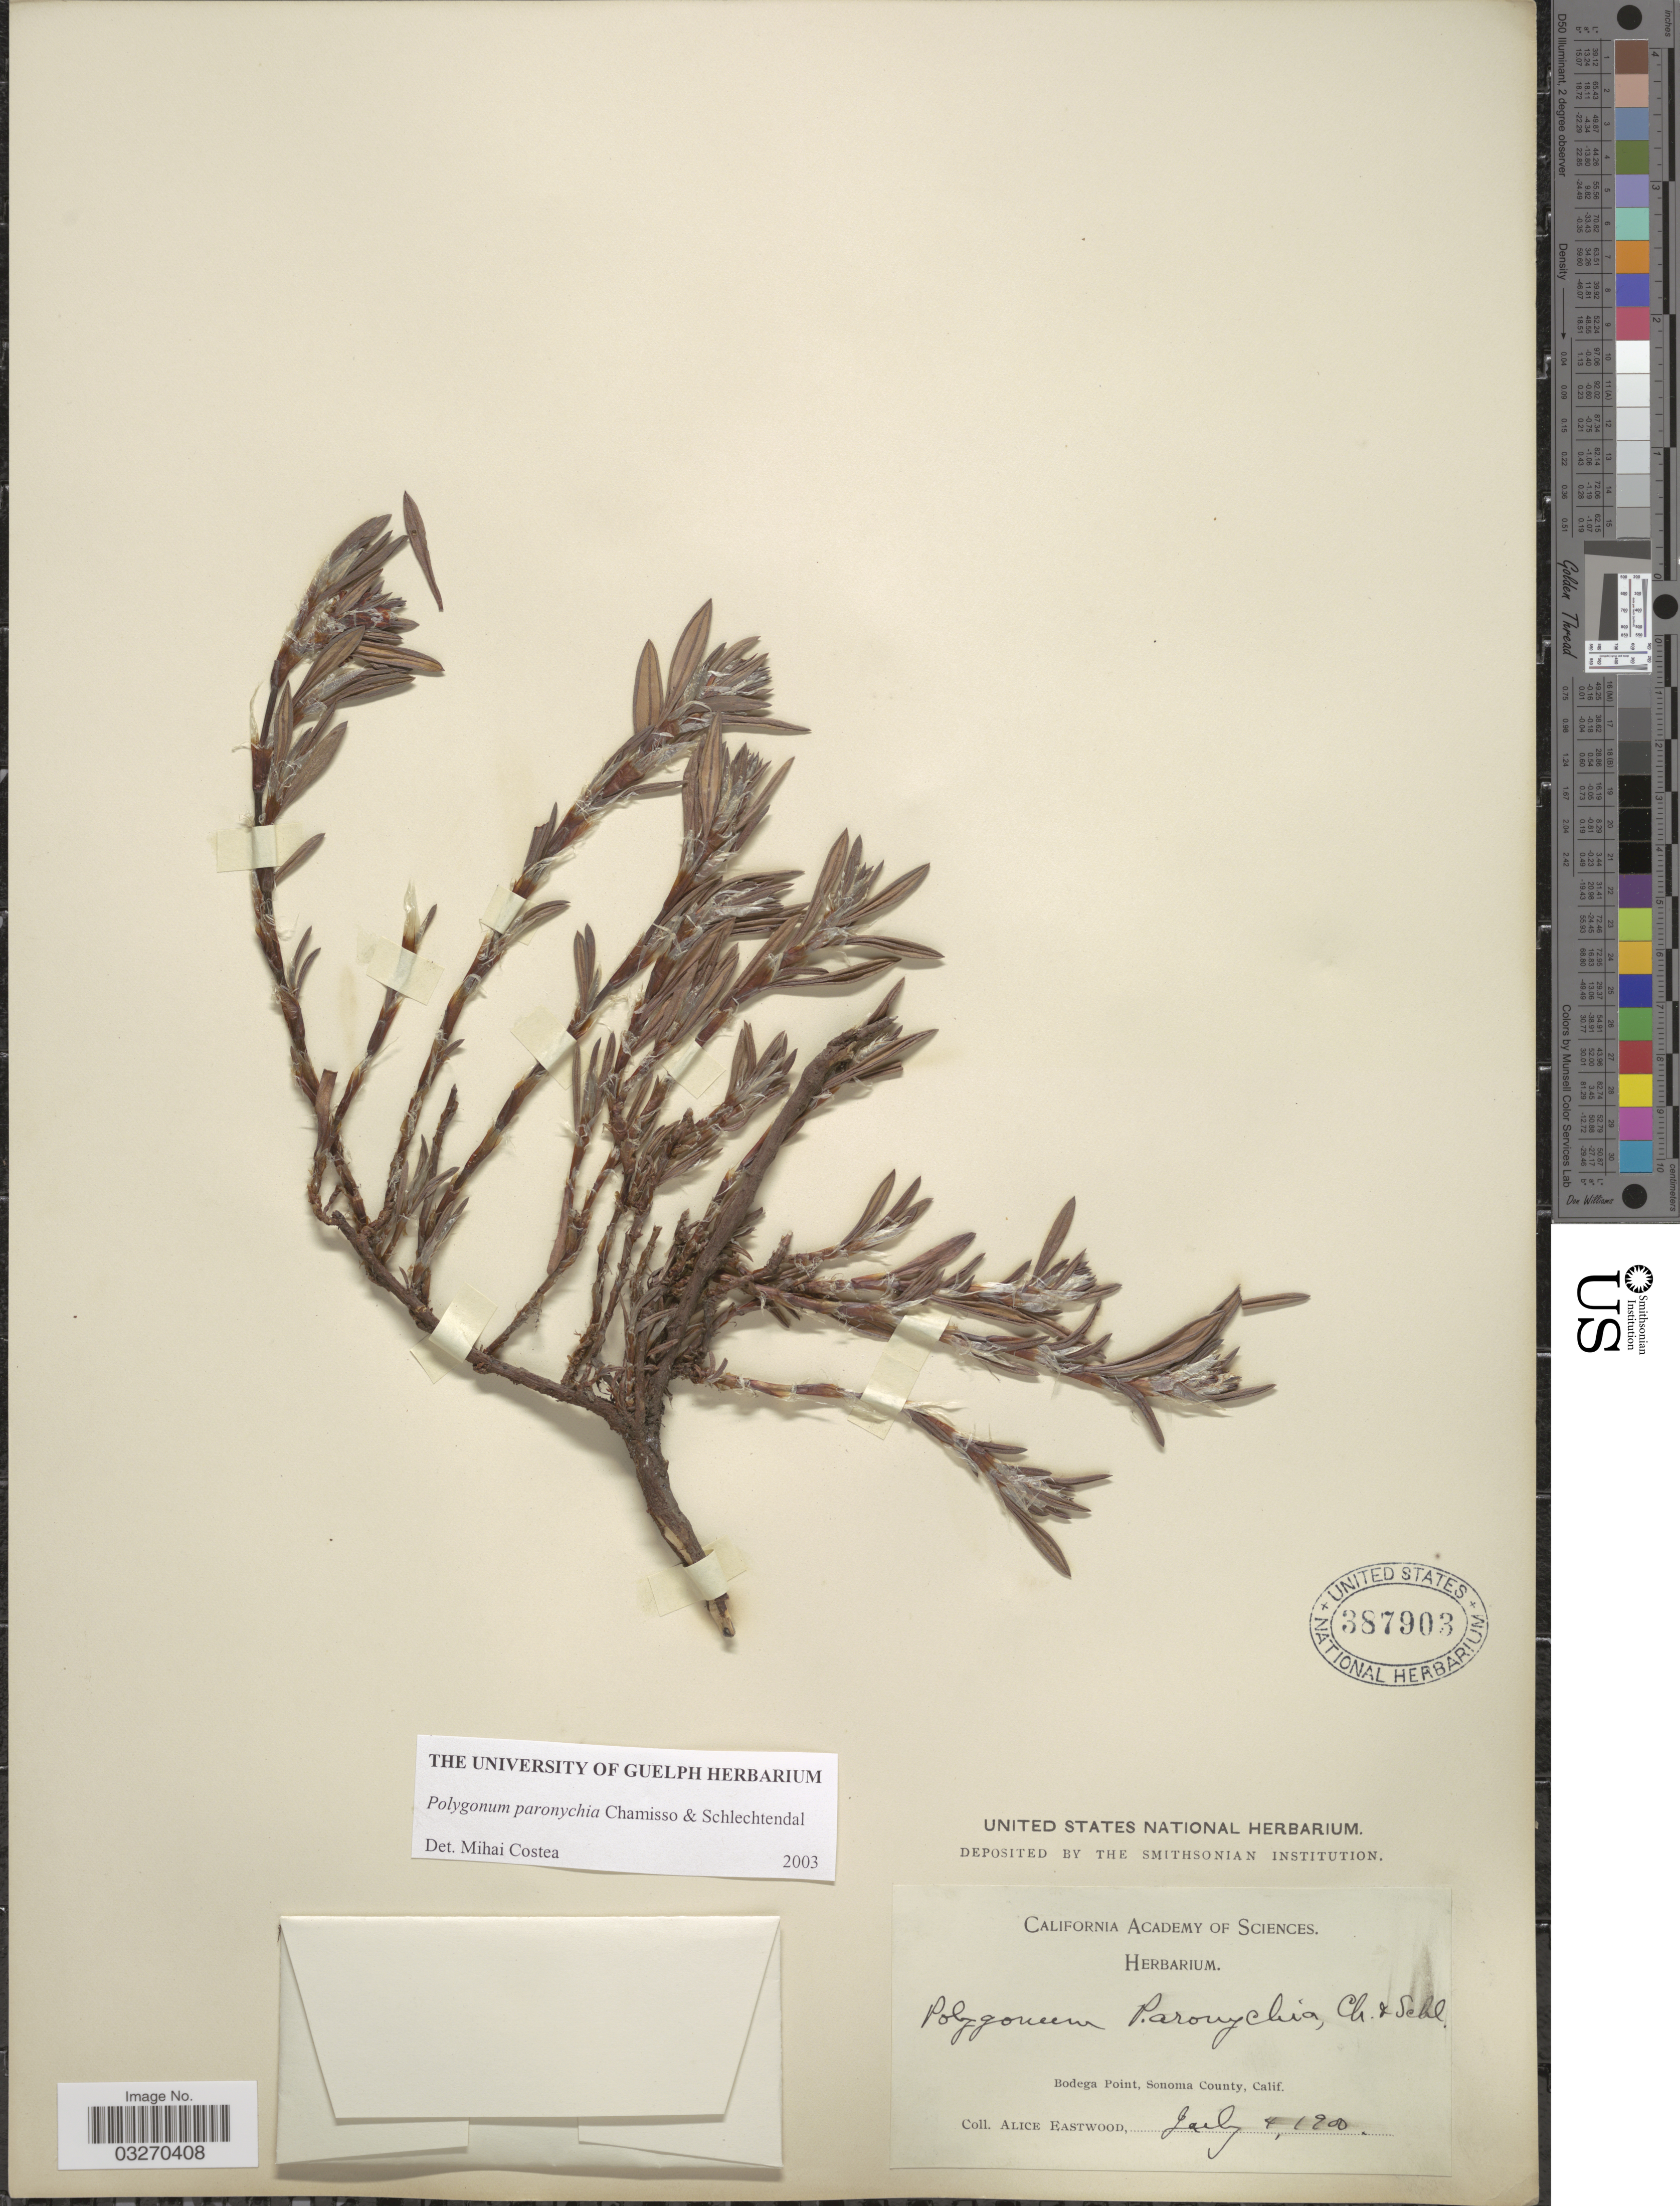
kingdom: Plantae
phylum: Tracheophyta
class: Magnoliopsida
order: Caryophyllales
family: Polygonaceae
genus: Polygonum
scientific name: Polygonum paronychia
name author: Cham. & Schltdl.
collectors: A. Eastwood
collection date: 1900-07-04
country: United States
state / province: California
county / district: Sonoma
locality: Bodega Point, Sonoma County.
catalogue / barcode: US 387903